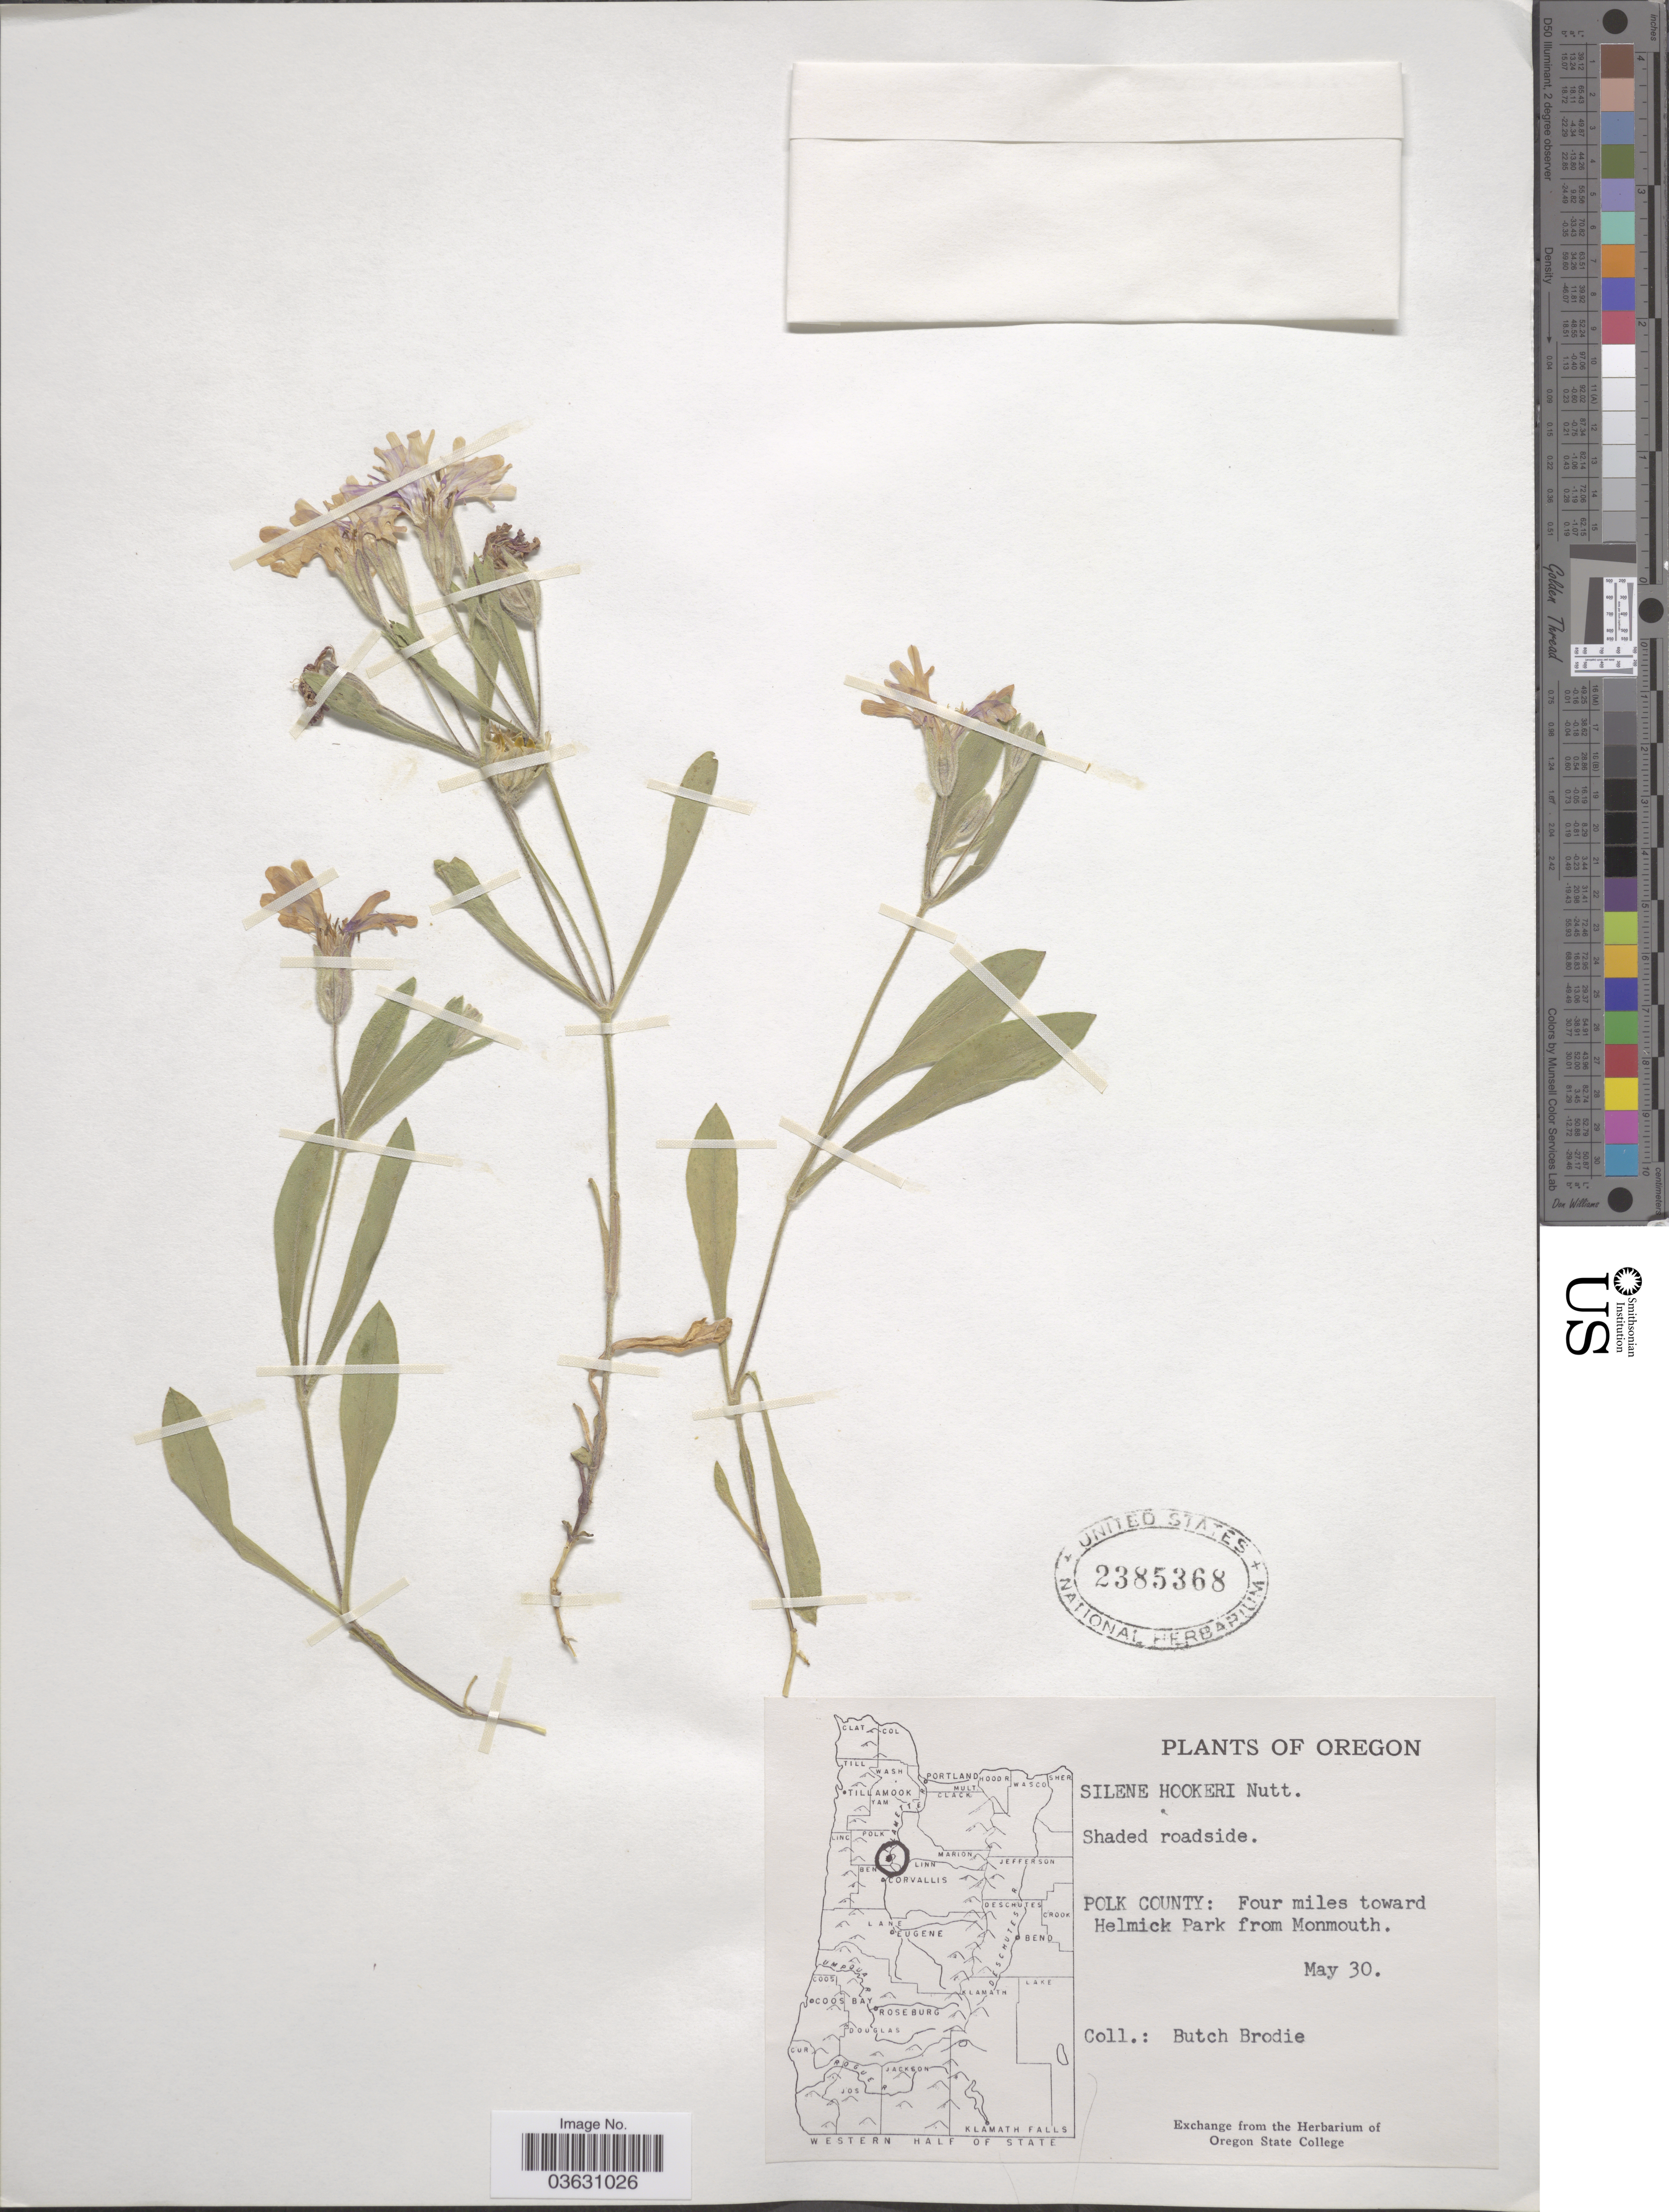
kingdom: Plantae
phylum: Tracheophyta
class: Magnoliopsida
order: Caryophyllales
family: Caryophyllaceae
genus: Silene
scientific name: Silene hookeri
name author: Nutt.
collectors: B. Brodie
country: United States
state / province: Oregon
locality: Polk County: Four miles toward Helmick Park from Monmouth.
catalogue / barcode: US 2385368